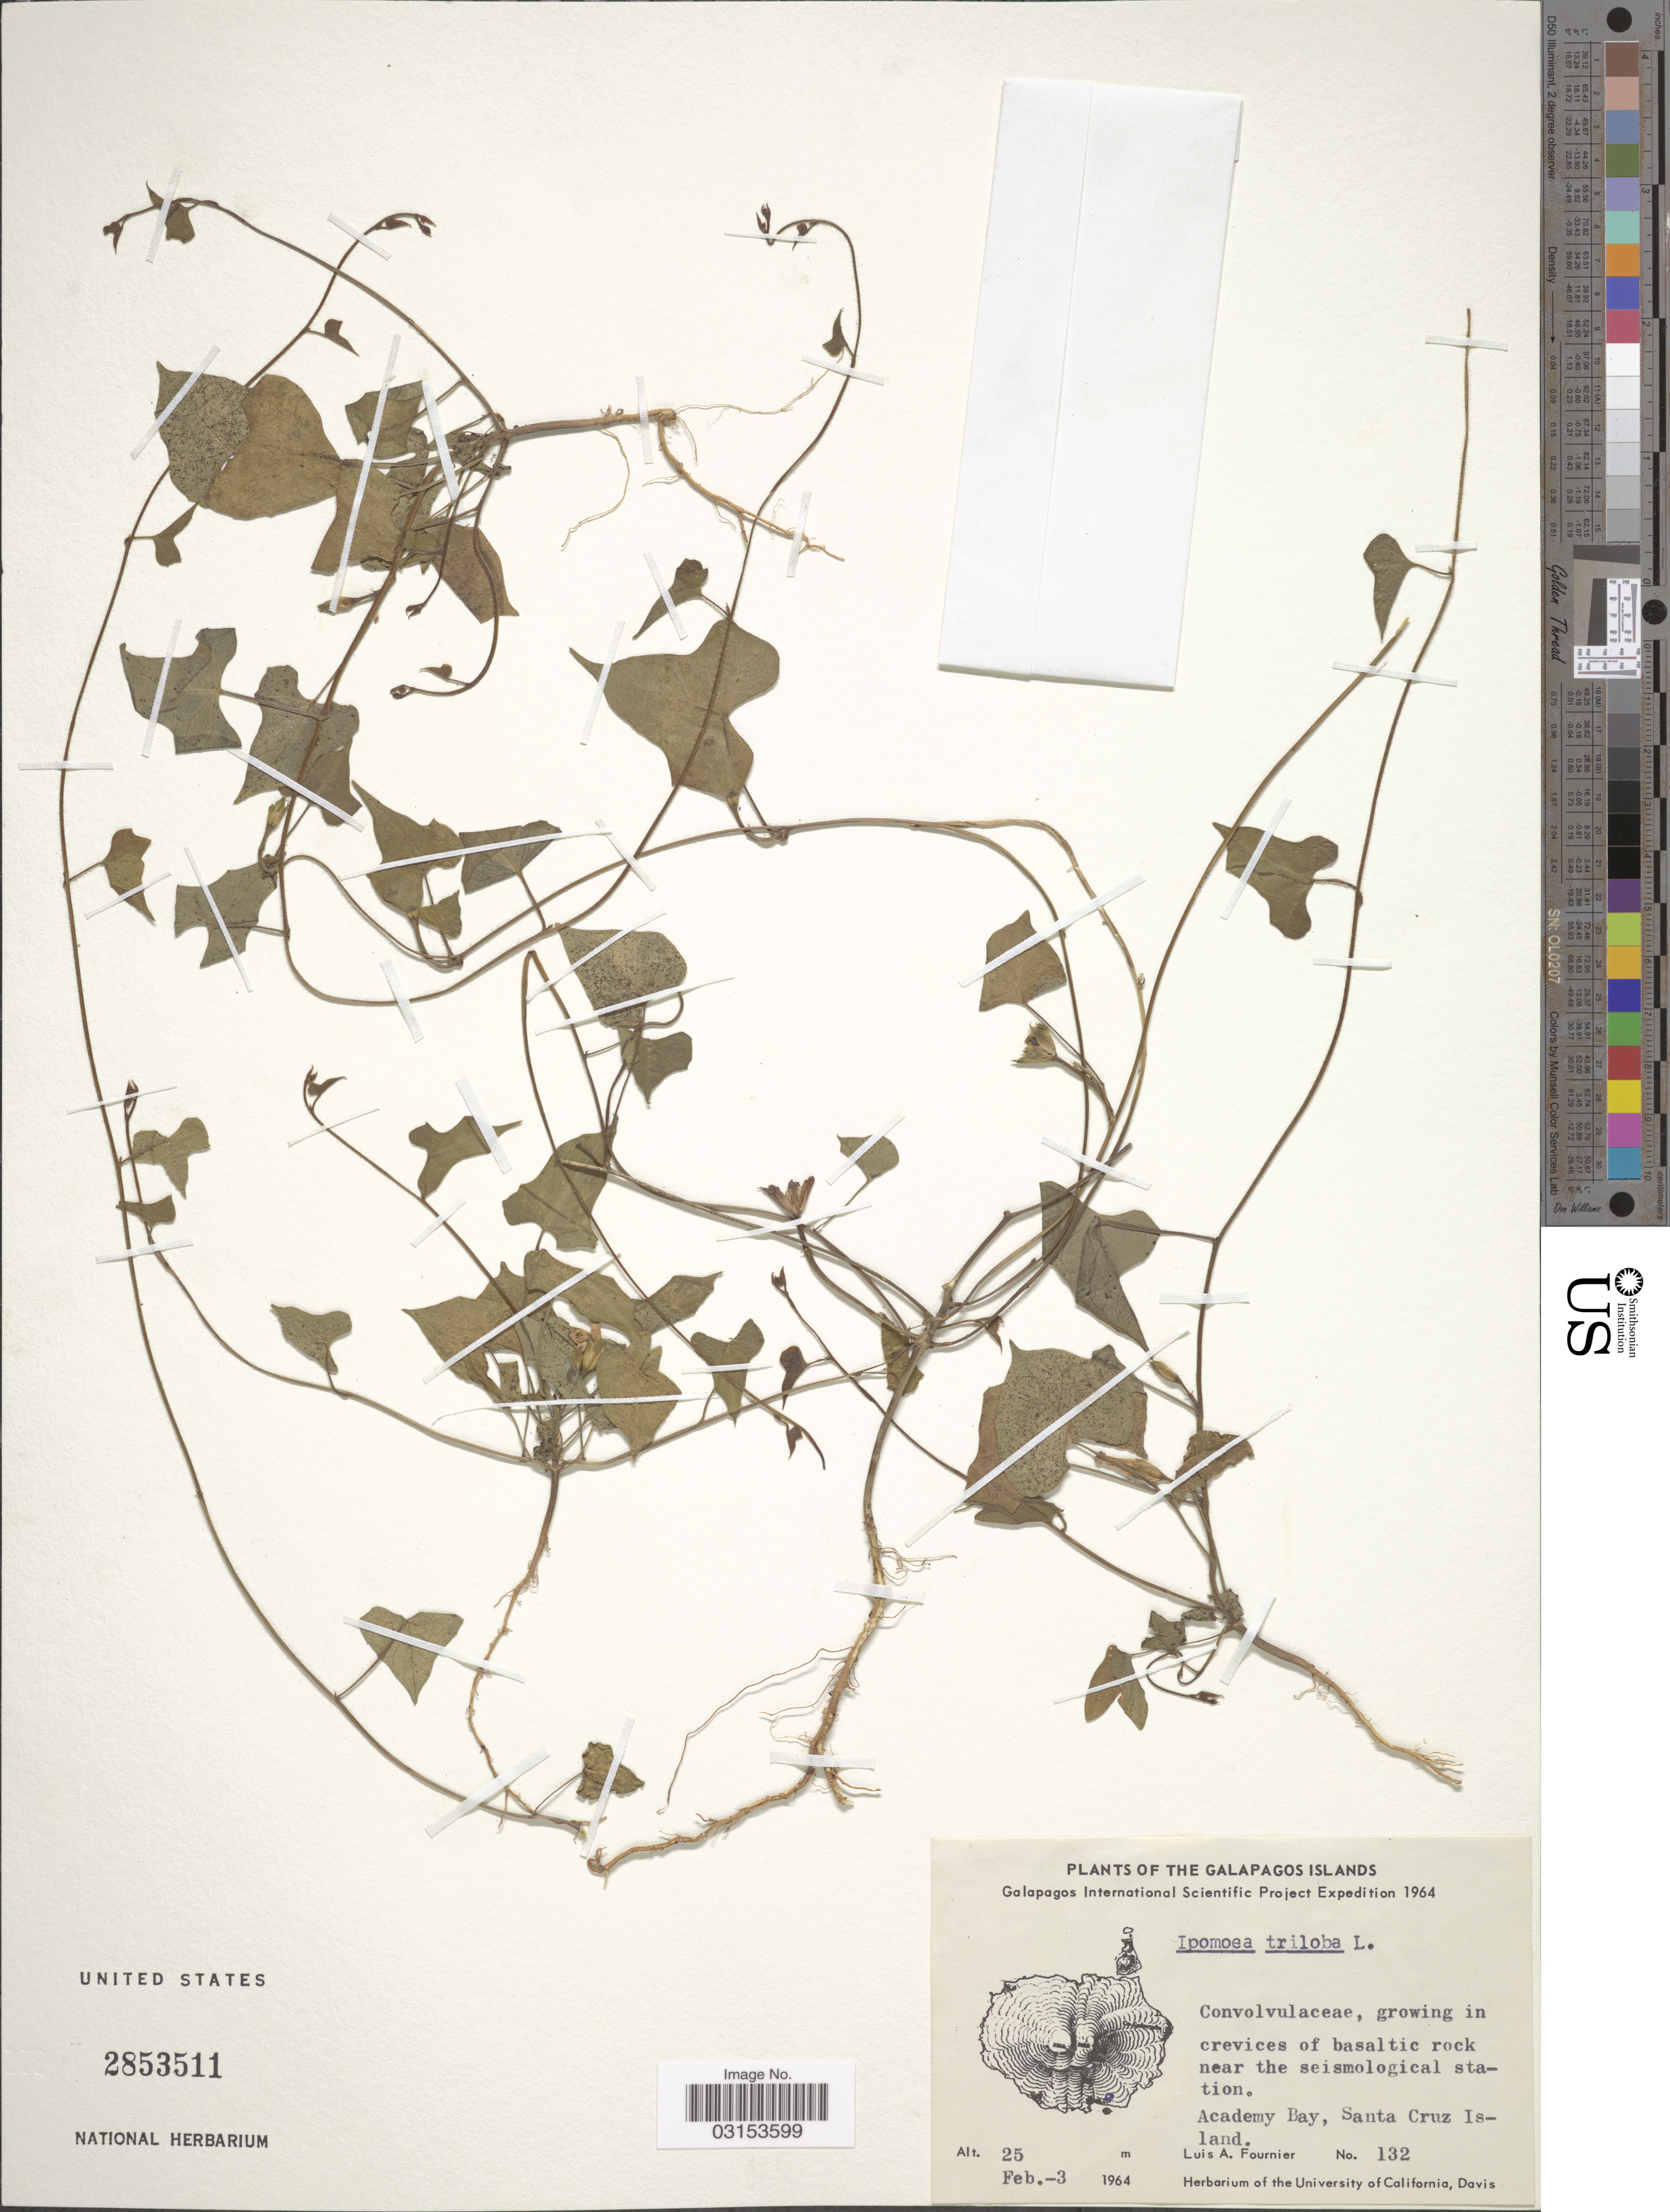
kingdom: Plantae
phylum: Tracheophyta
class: Magnoliopsida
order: Solanales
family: Convolvulaceae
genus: Ipomoea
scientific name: Ipomoea triloba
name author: L.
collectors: L. A. Fournier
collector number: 132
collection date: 1964-02-03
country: Ecuador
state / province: Colón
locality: The Galapagos Islands. Academy Bay, Santa Cruz Island.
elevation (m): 25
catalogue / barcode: US 2853511